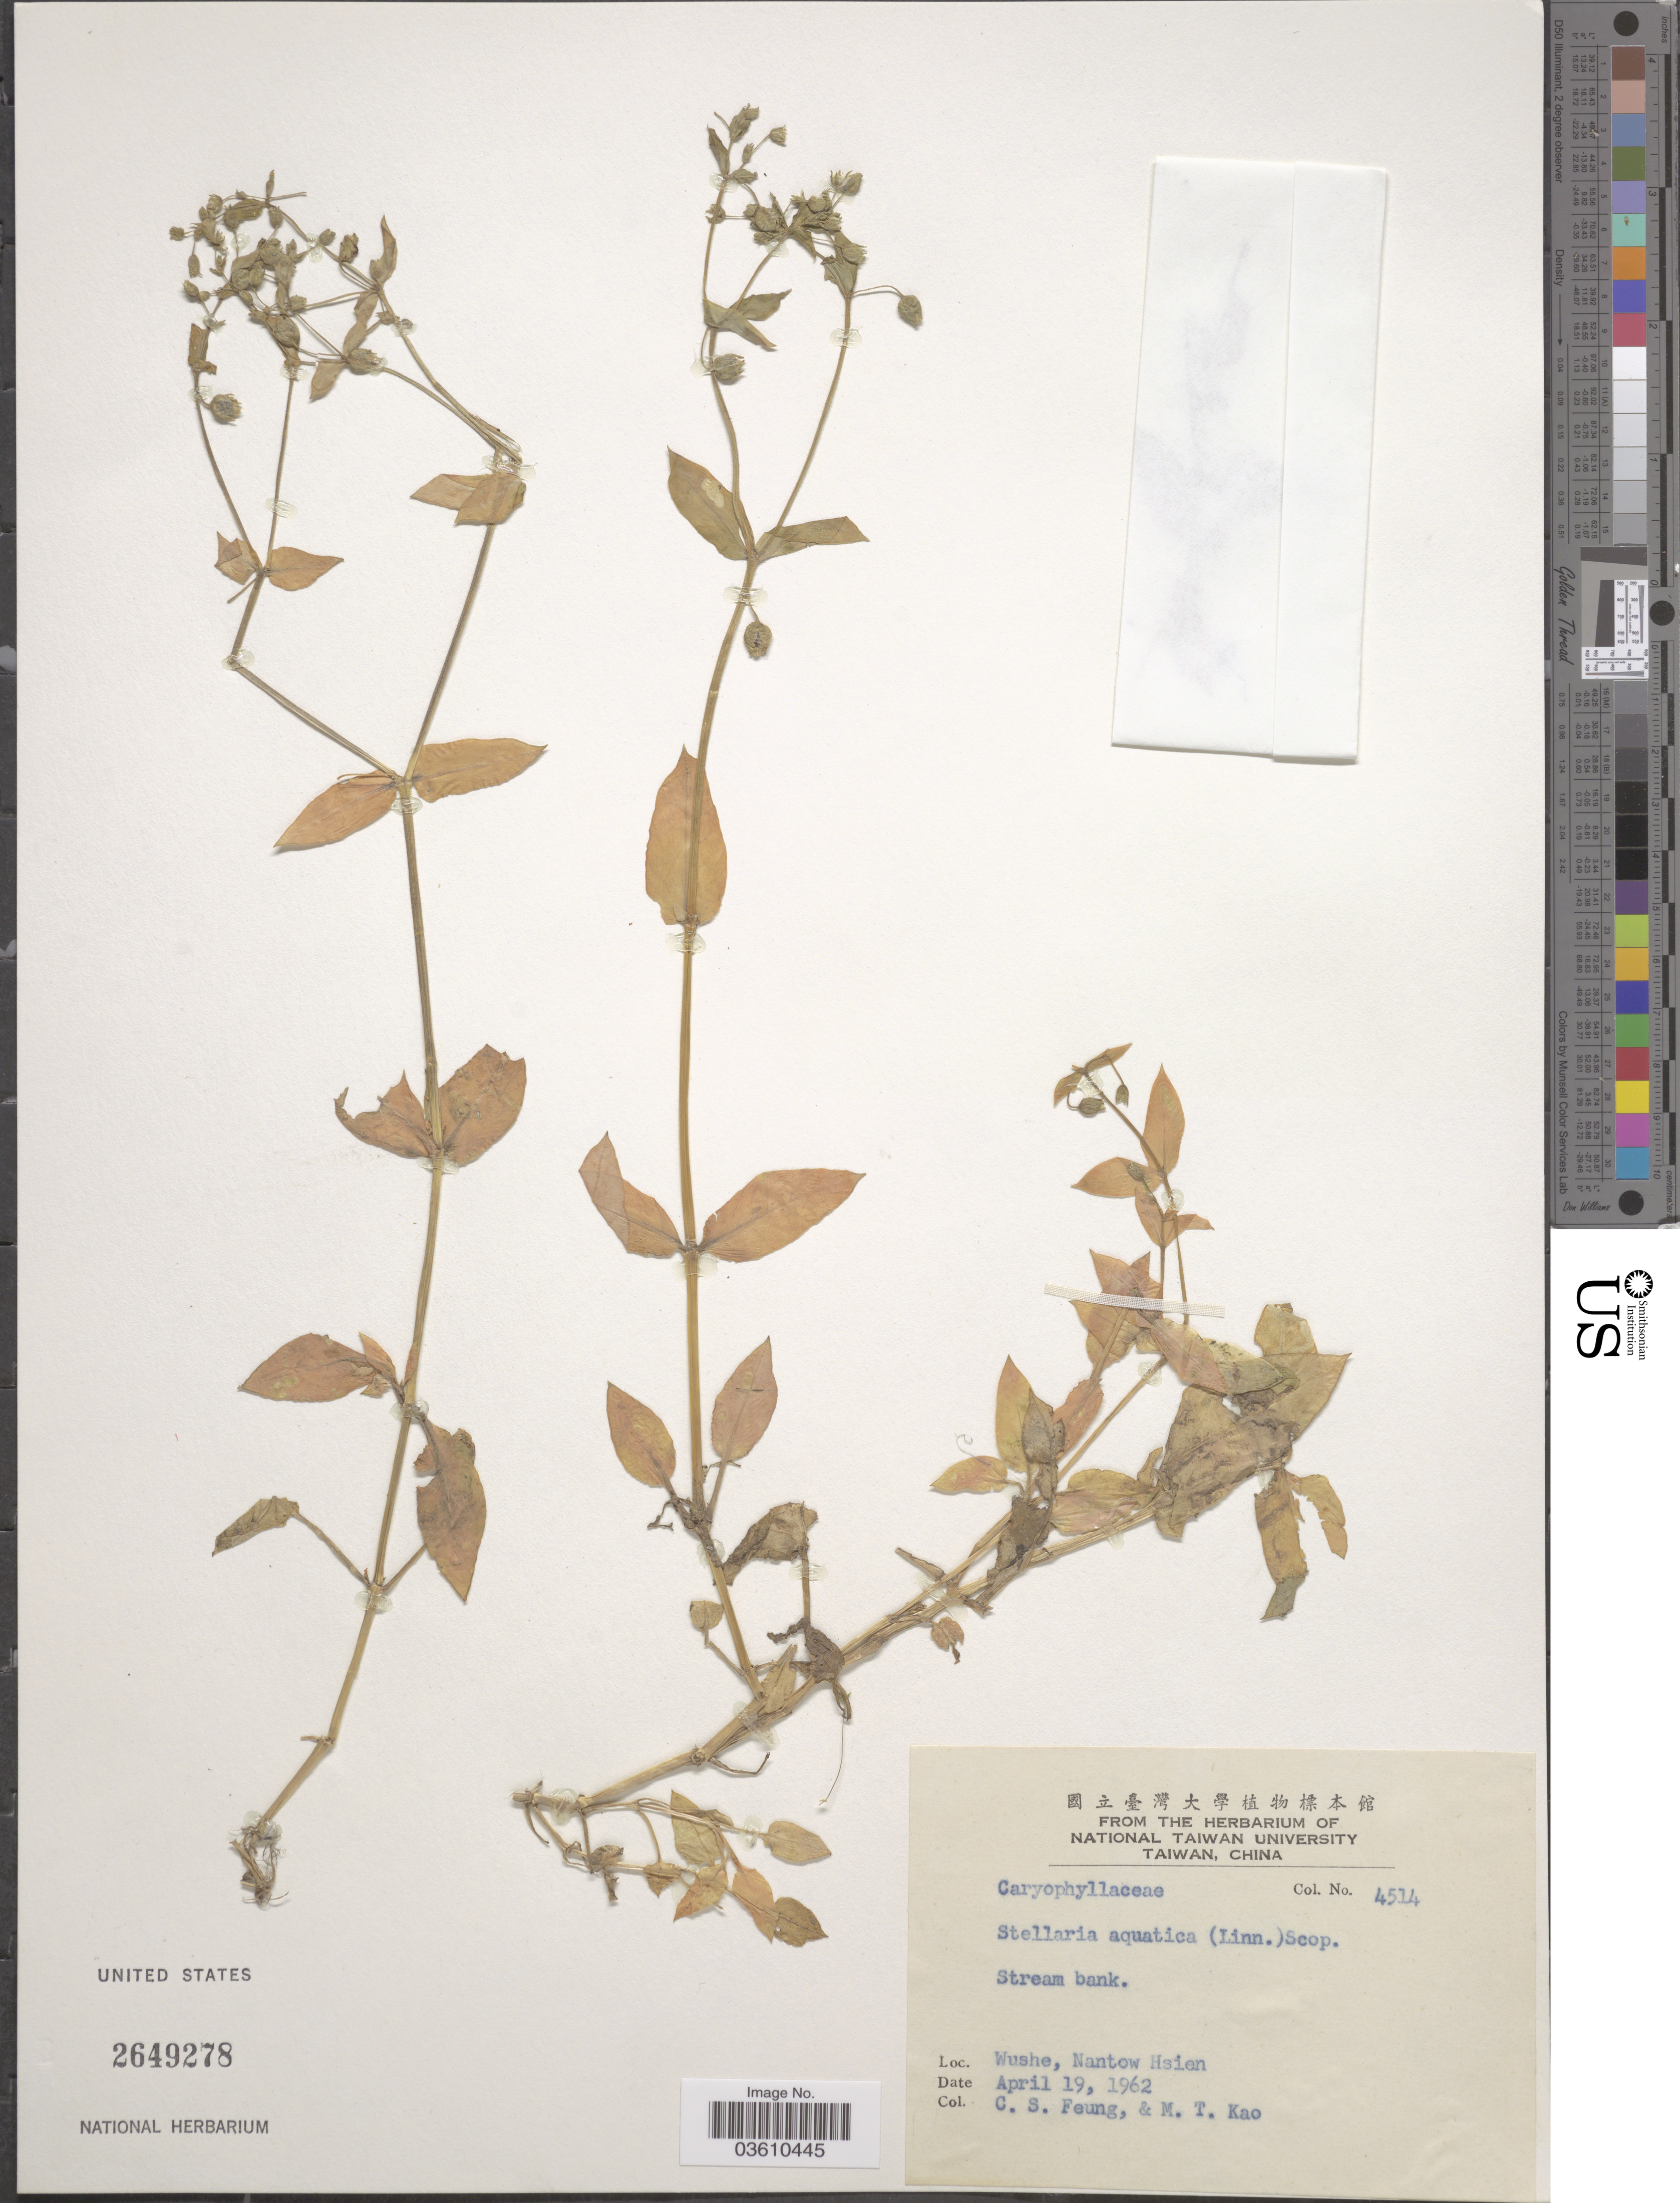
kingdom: Plantae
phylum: Tracheophyta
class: Magnoliopsida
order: Caryophyllales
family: Caryophyllaceae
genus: Stellaria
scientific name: Stellaria aquatica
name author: L.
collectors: C. Feung & M. T. Kao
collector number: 4514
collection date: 1962-04-19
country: Taiwan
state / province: Nantou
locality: Wushe, Nantow Hsien.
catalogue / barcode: US 2649278